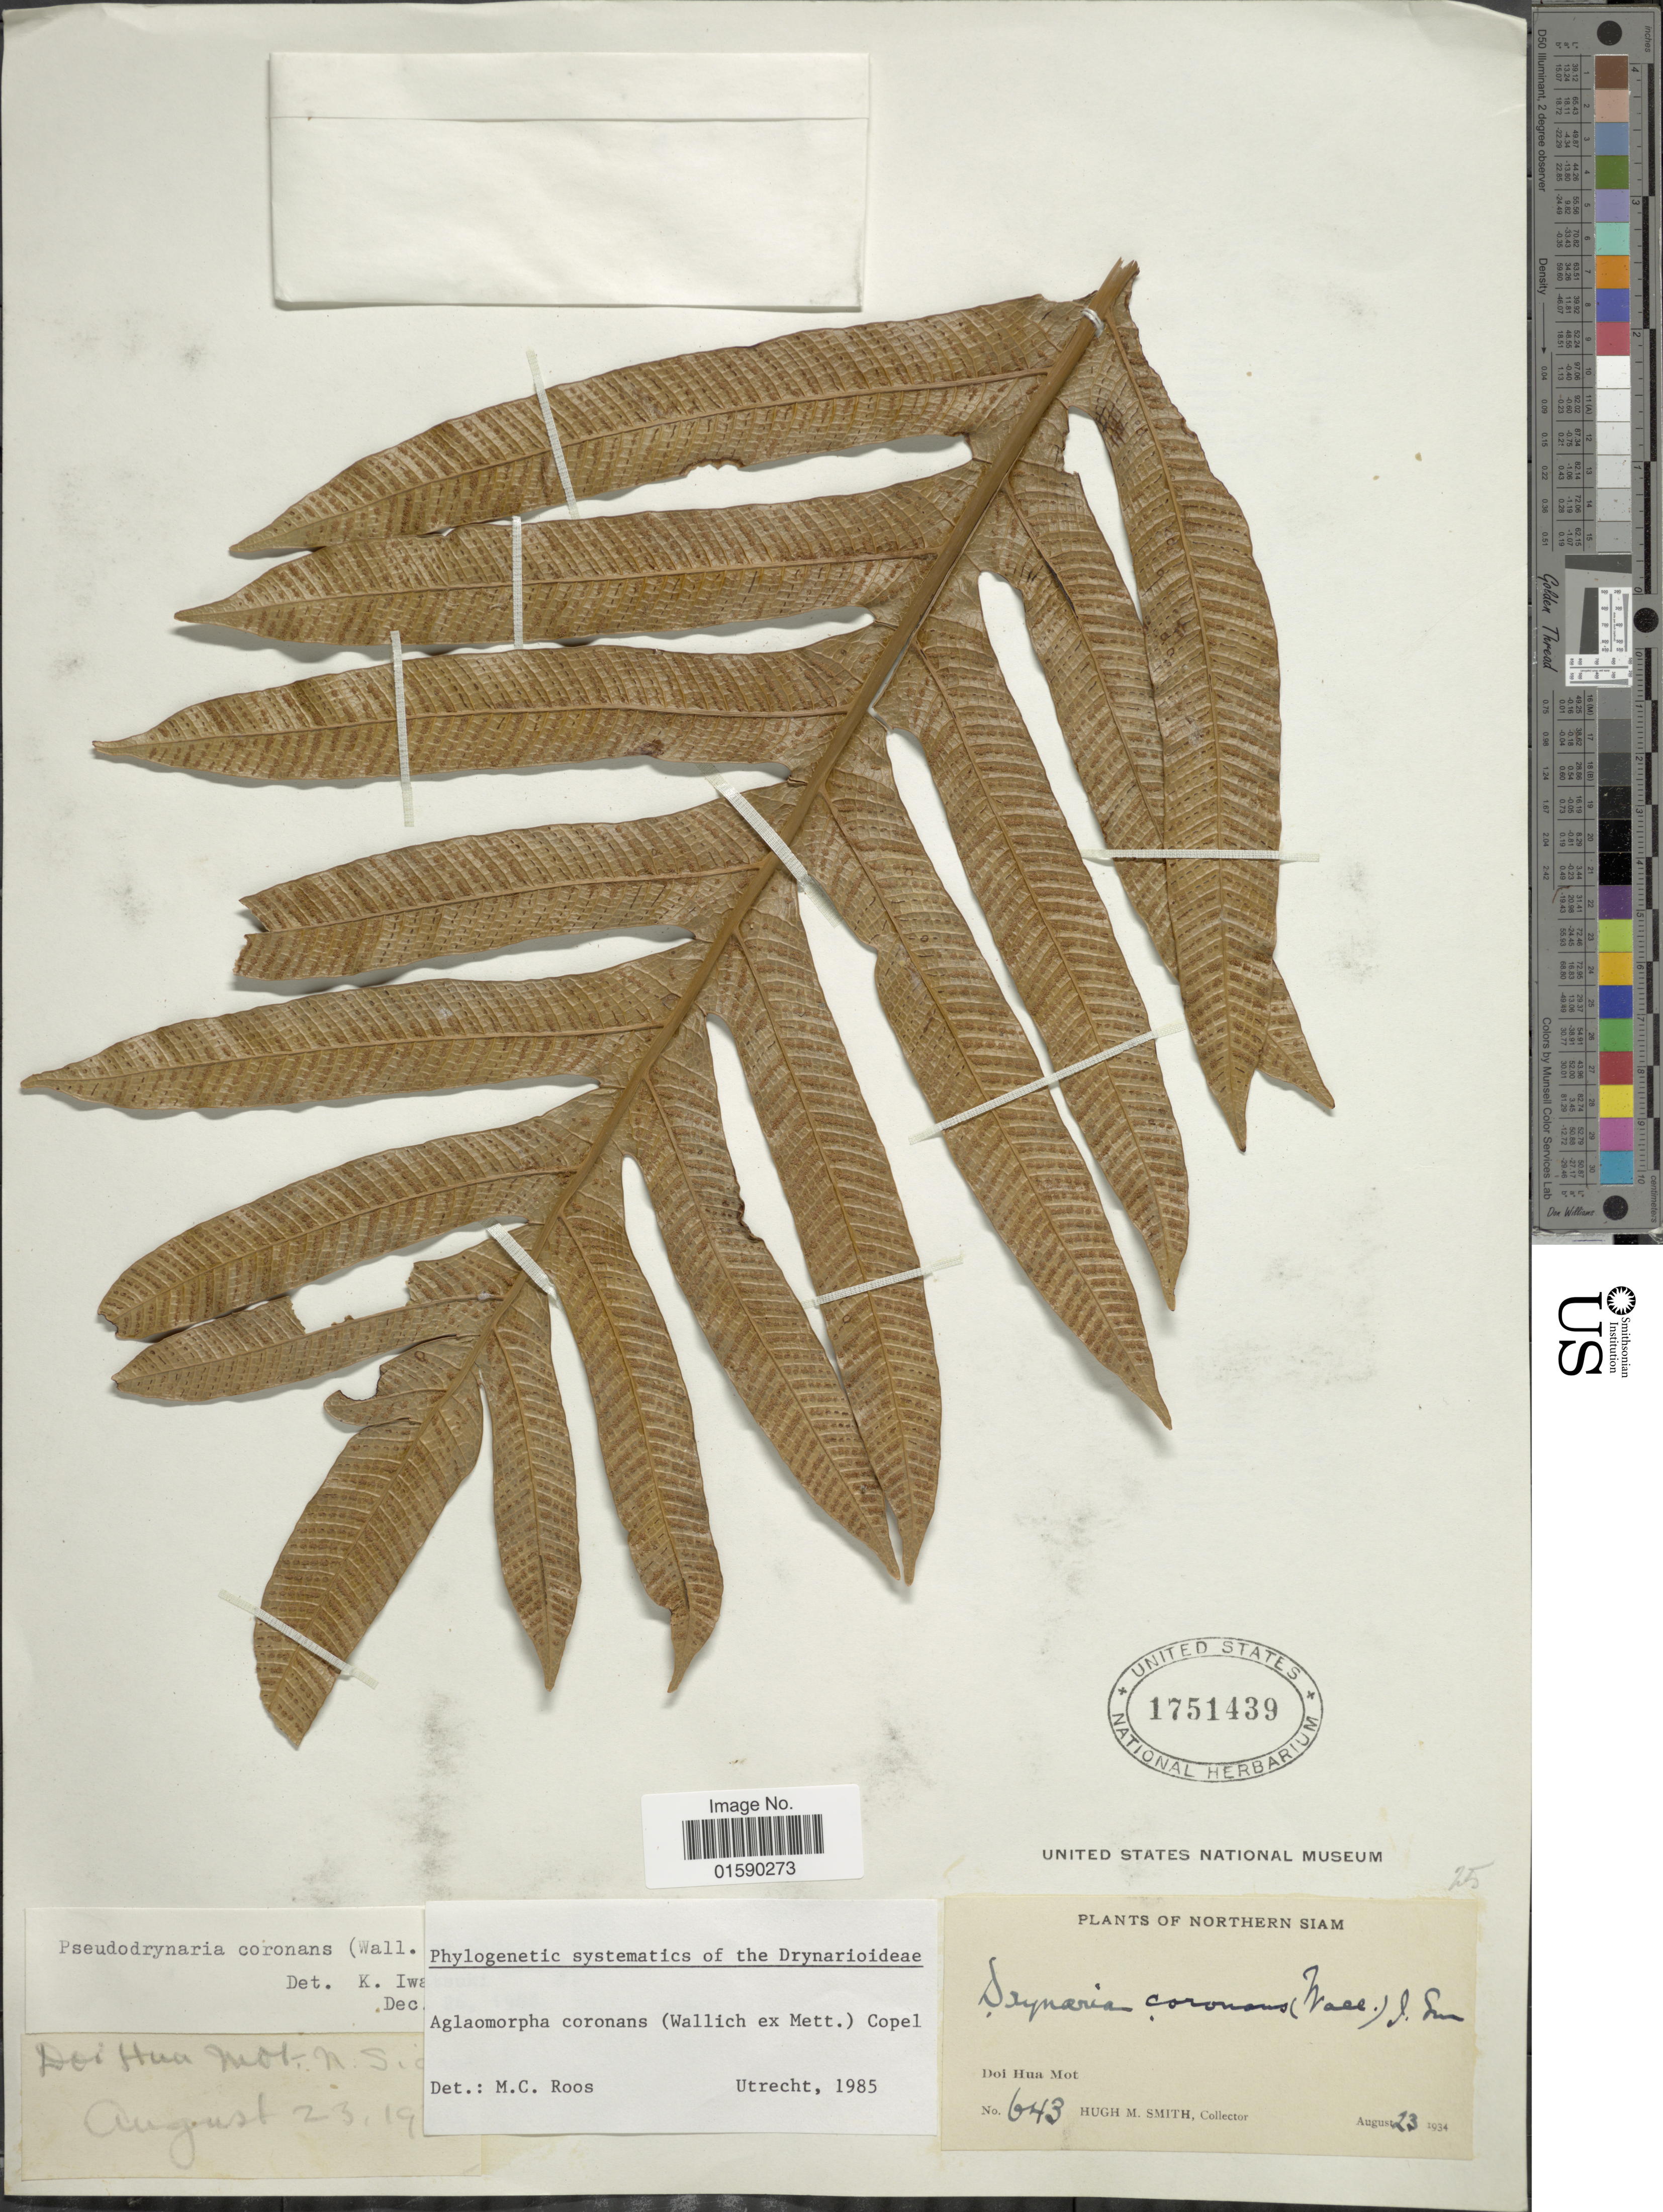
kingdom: Plantae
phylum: Tracheophyta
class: Polypodiopsida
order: Polypodiales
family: Polypodiaceae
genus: Aglaomorpha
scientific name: Aglaomorpha coronans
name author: (Wall. ex Mett.) Copel.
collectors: H. M. Smith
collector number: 643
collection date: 1934-08-23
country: Thailand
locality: Northern Siam, Doi Hua Mot.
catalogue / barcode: US 1751439